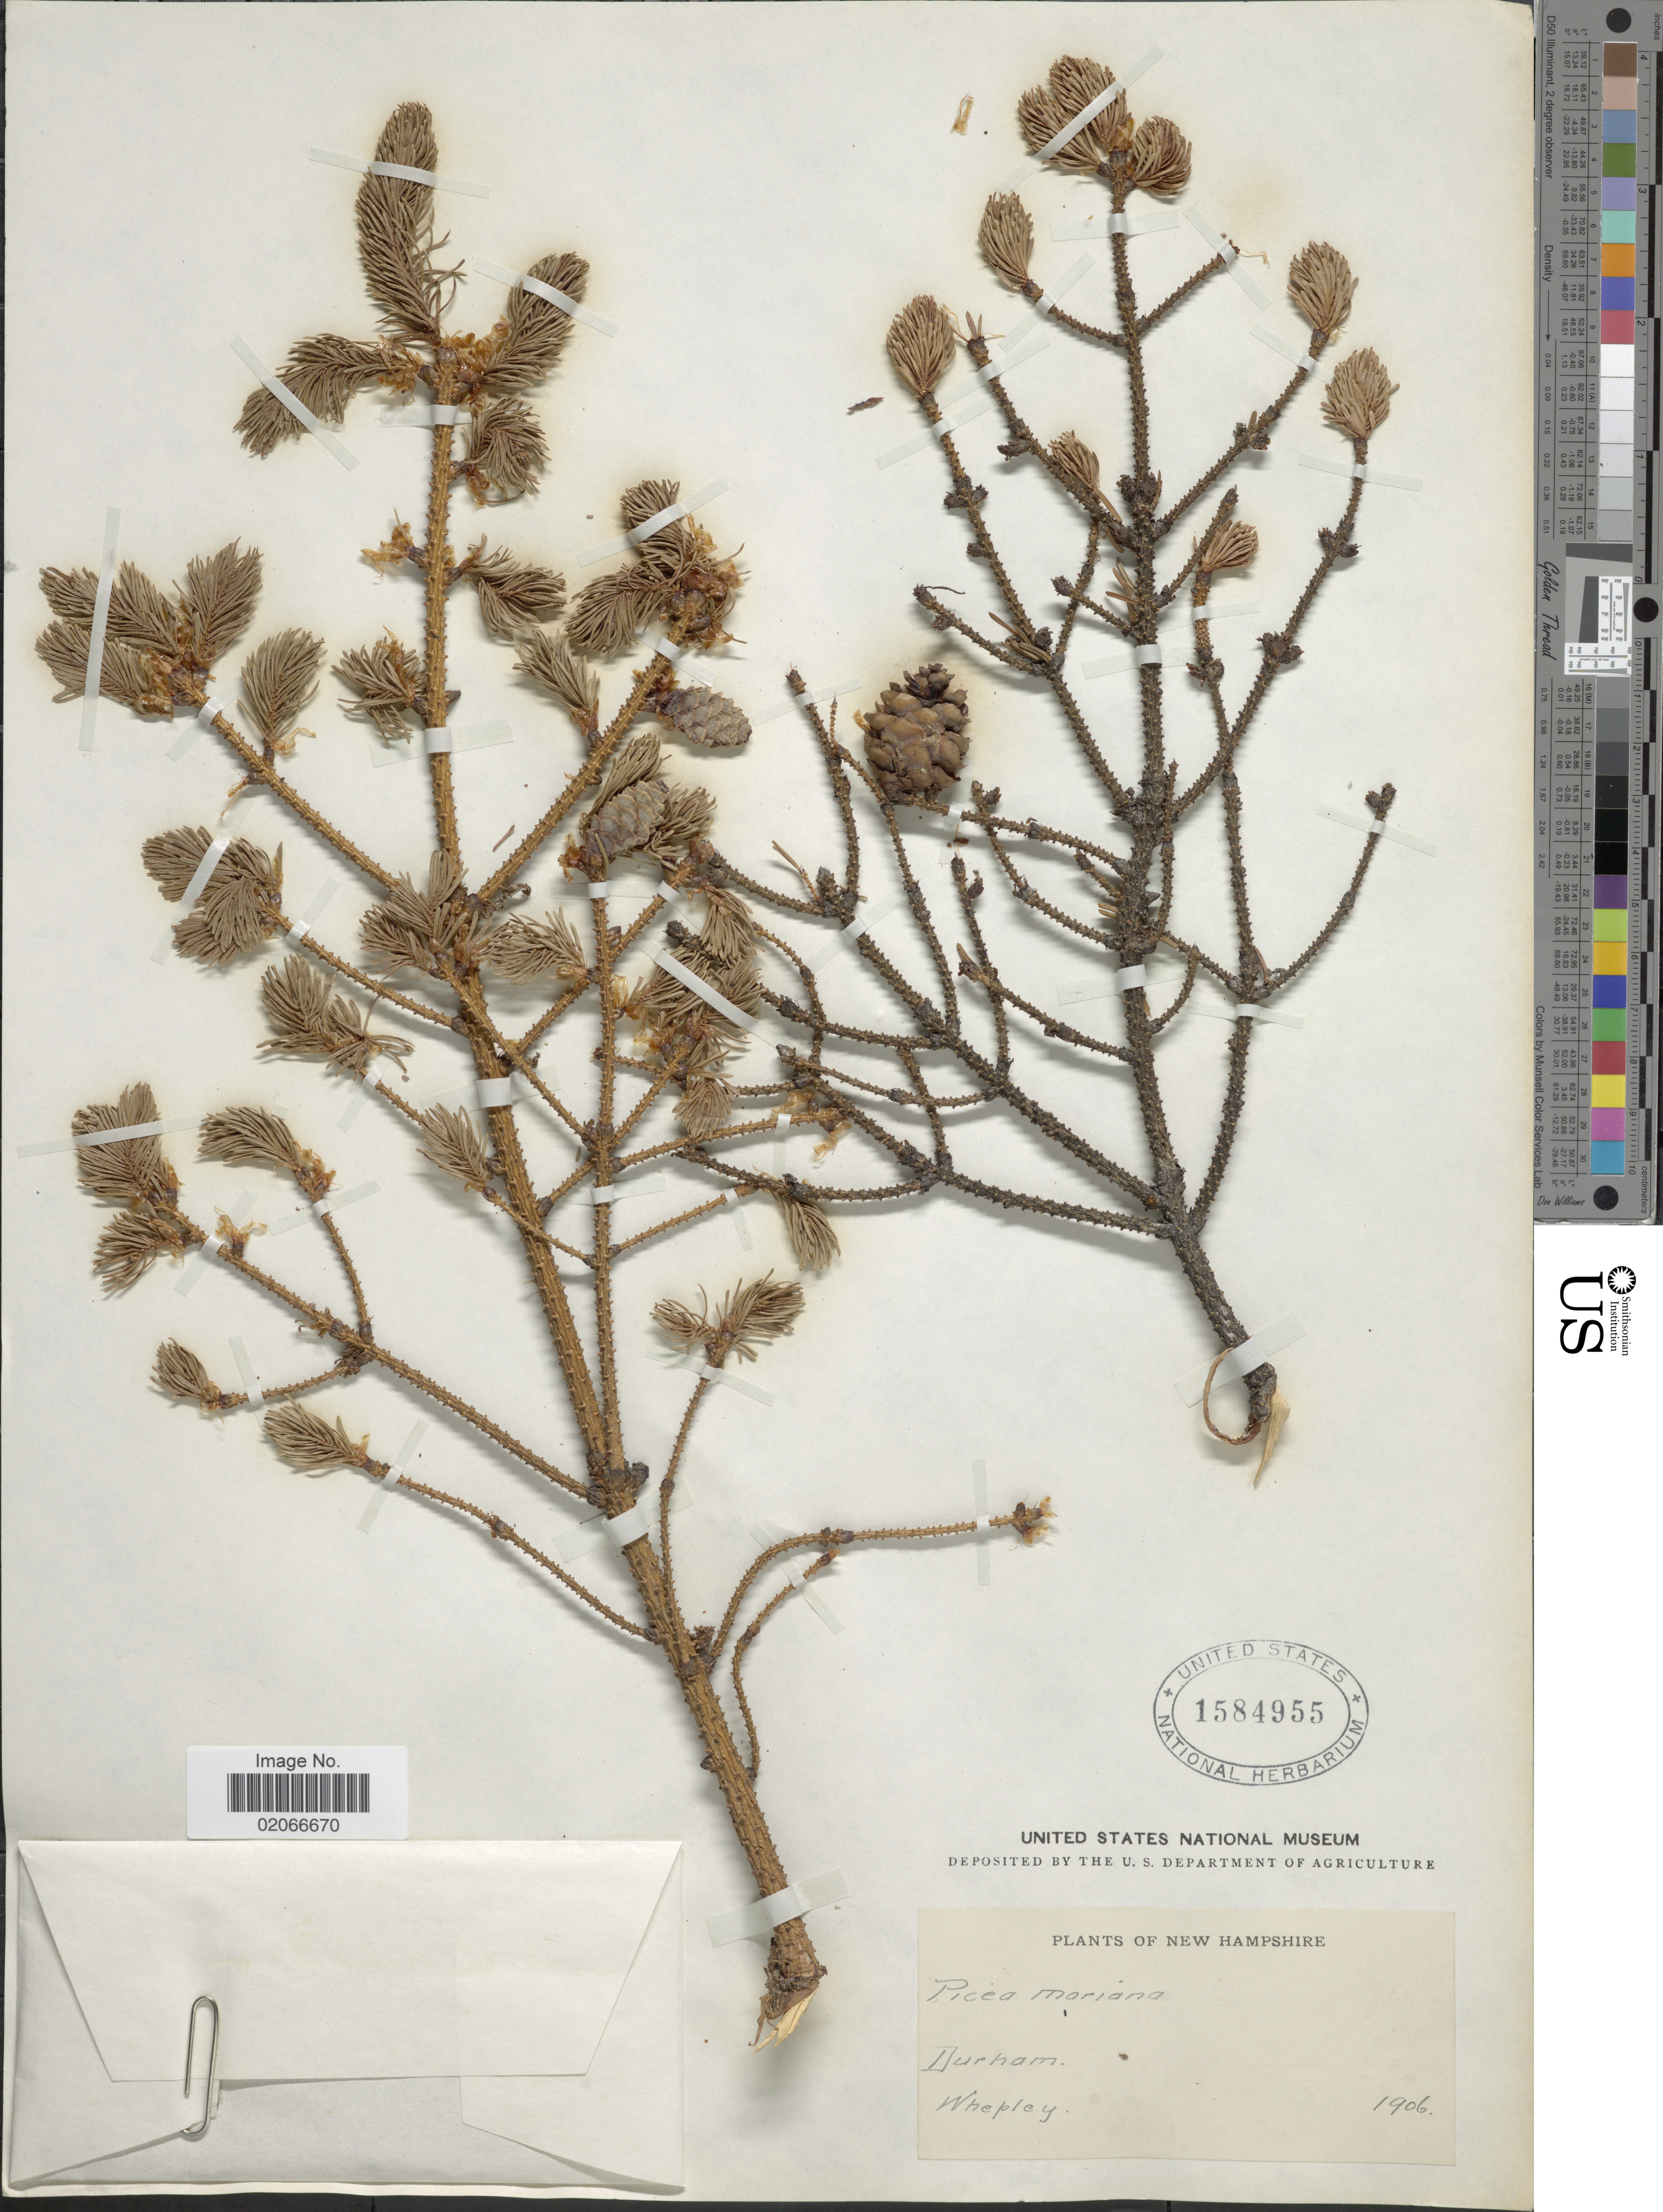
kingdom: Plantae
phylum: Tracheophyta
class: Pinopsida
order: Pinales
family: Pinaceae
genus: Picea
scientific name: Picea mariana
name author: (Mill.) Britton, Stearns & Poggenb.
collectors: Whepley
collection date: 1906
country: United States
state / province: New Hampshire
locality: Durham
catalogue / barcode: US 1584955